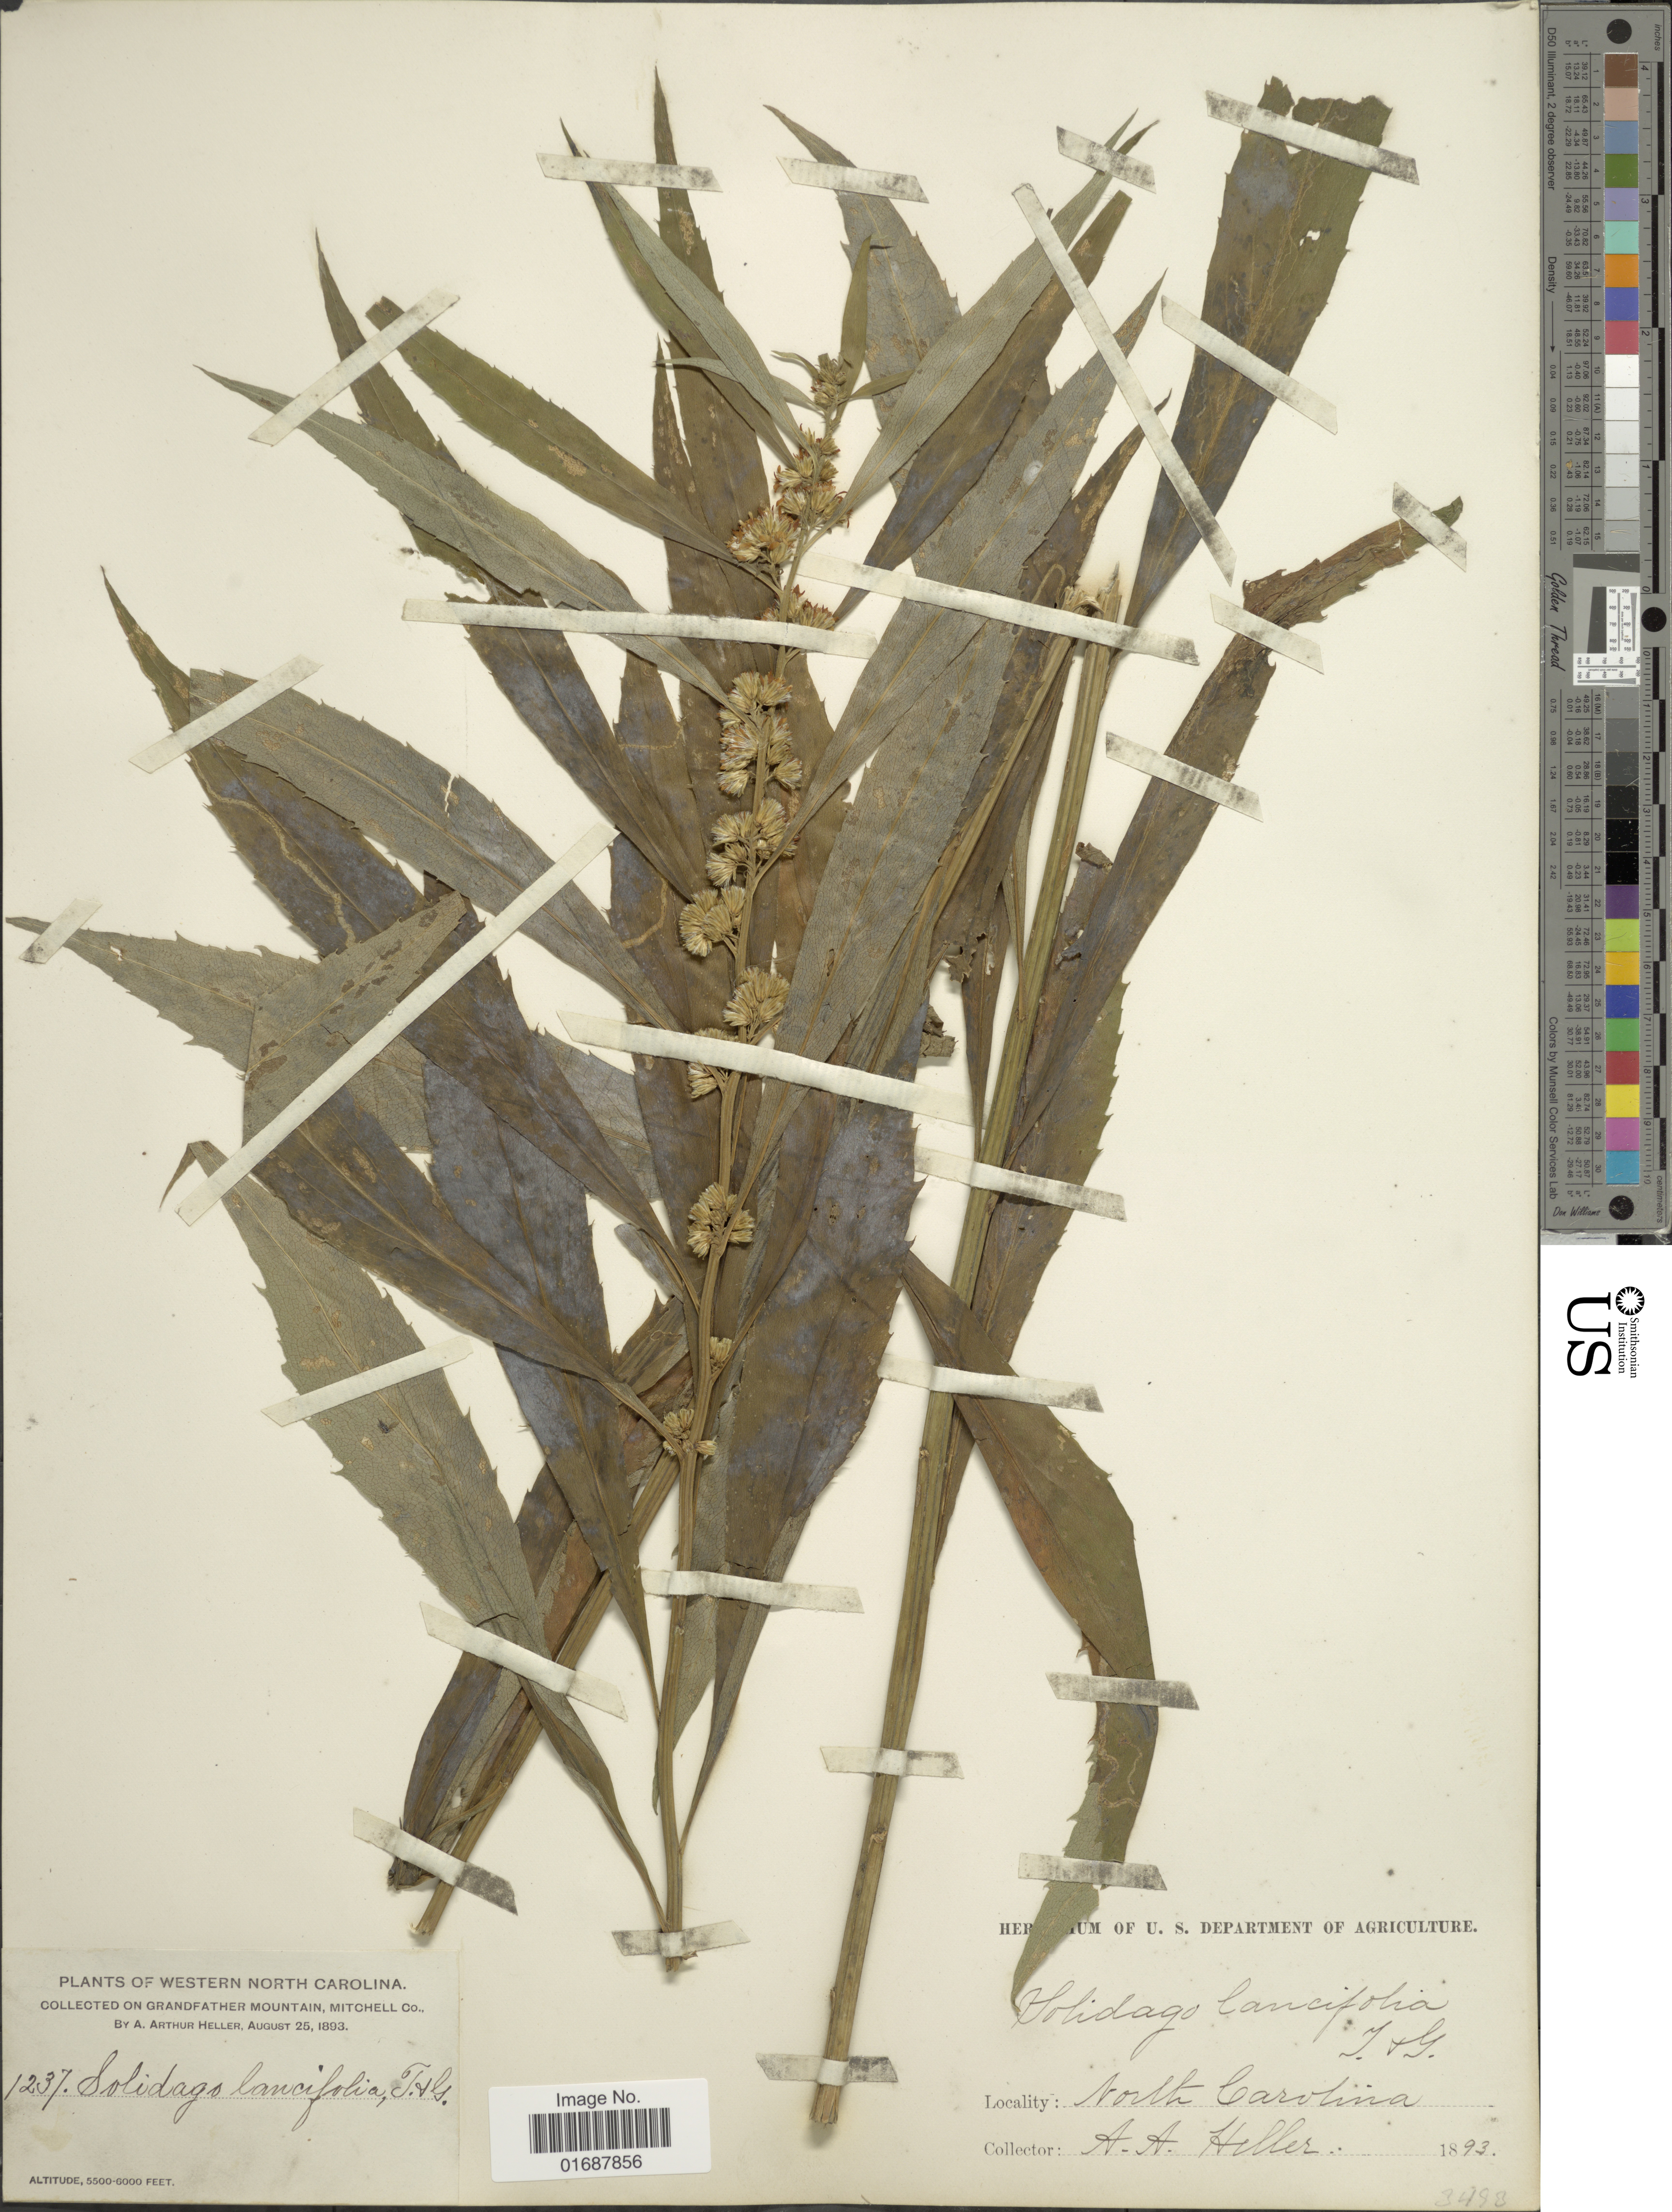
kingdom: Plantae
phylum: Tracheophyta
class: Magnoliopsida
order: Asterales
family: Asteraceae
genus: Solidago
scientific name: Solidago lancifolia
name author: (Torr. & A. Gray) Chapman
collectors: A. A. Heller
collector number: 1237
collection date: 1893-08-25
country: United States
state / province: North Carolina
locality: Western North Carolina. Grandfather Mountain, Mitchell Co.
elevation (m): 1676